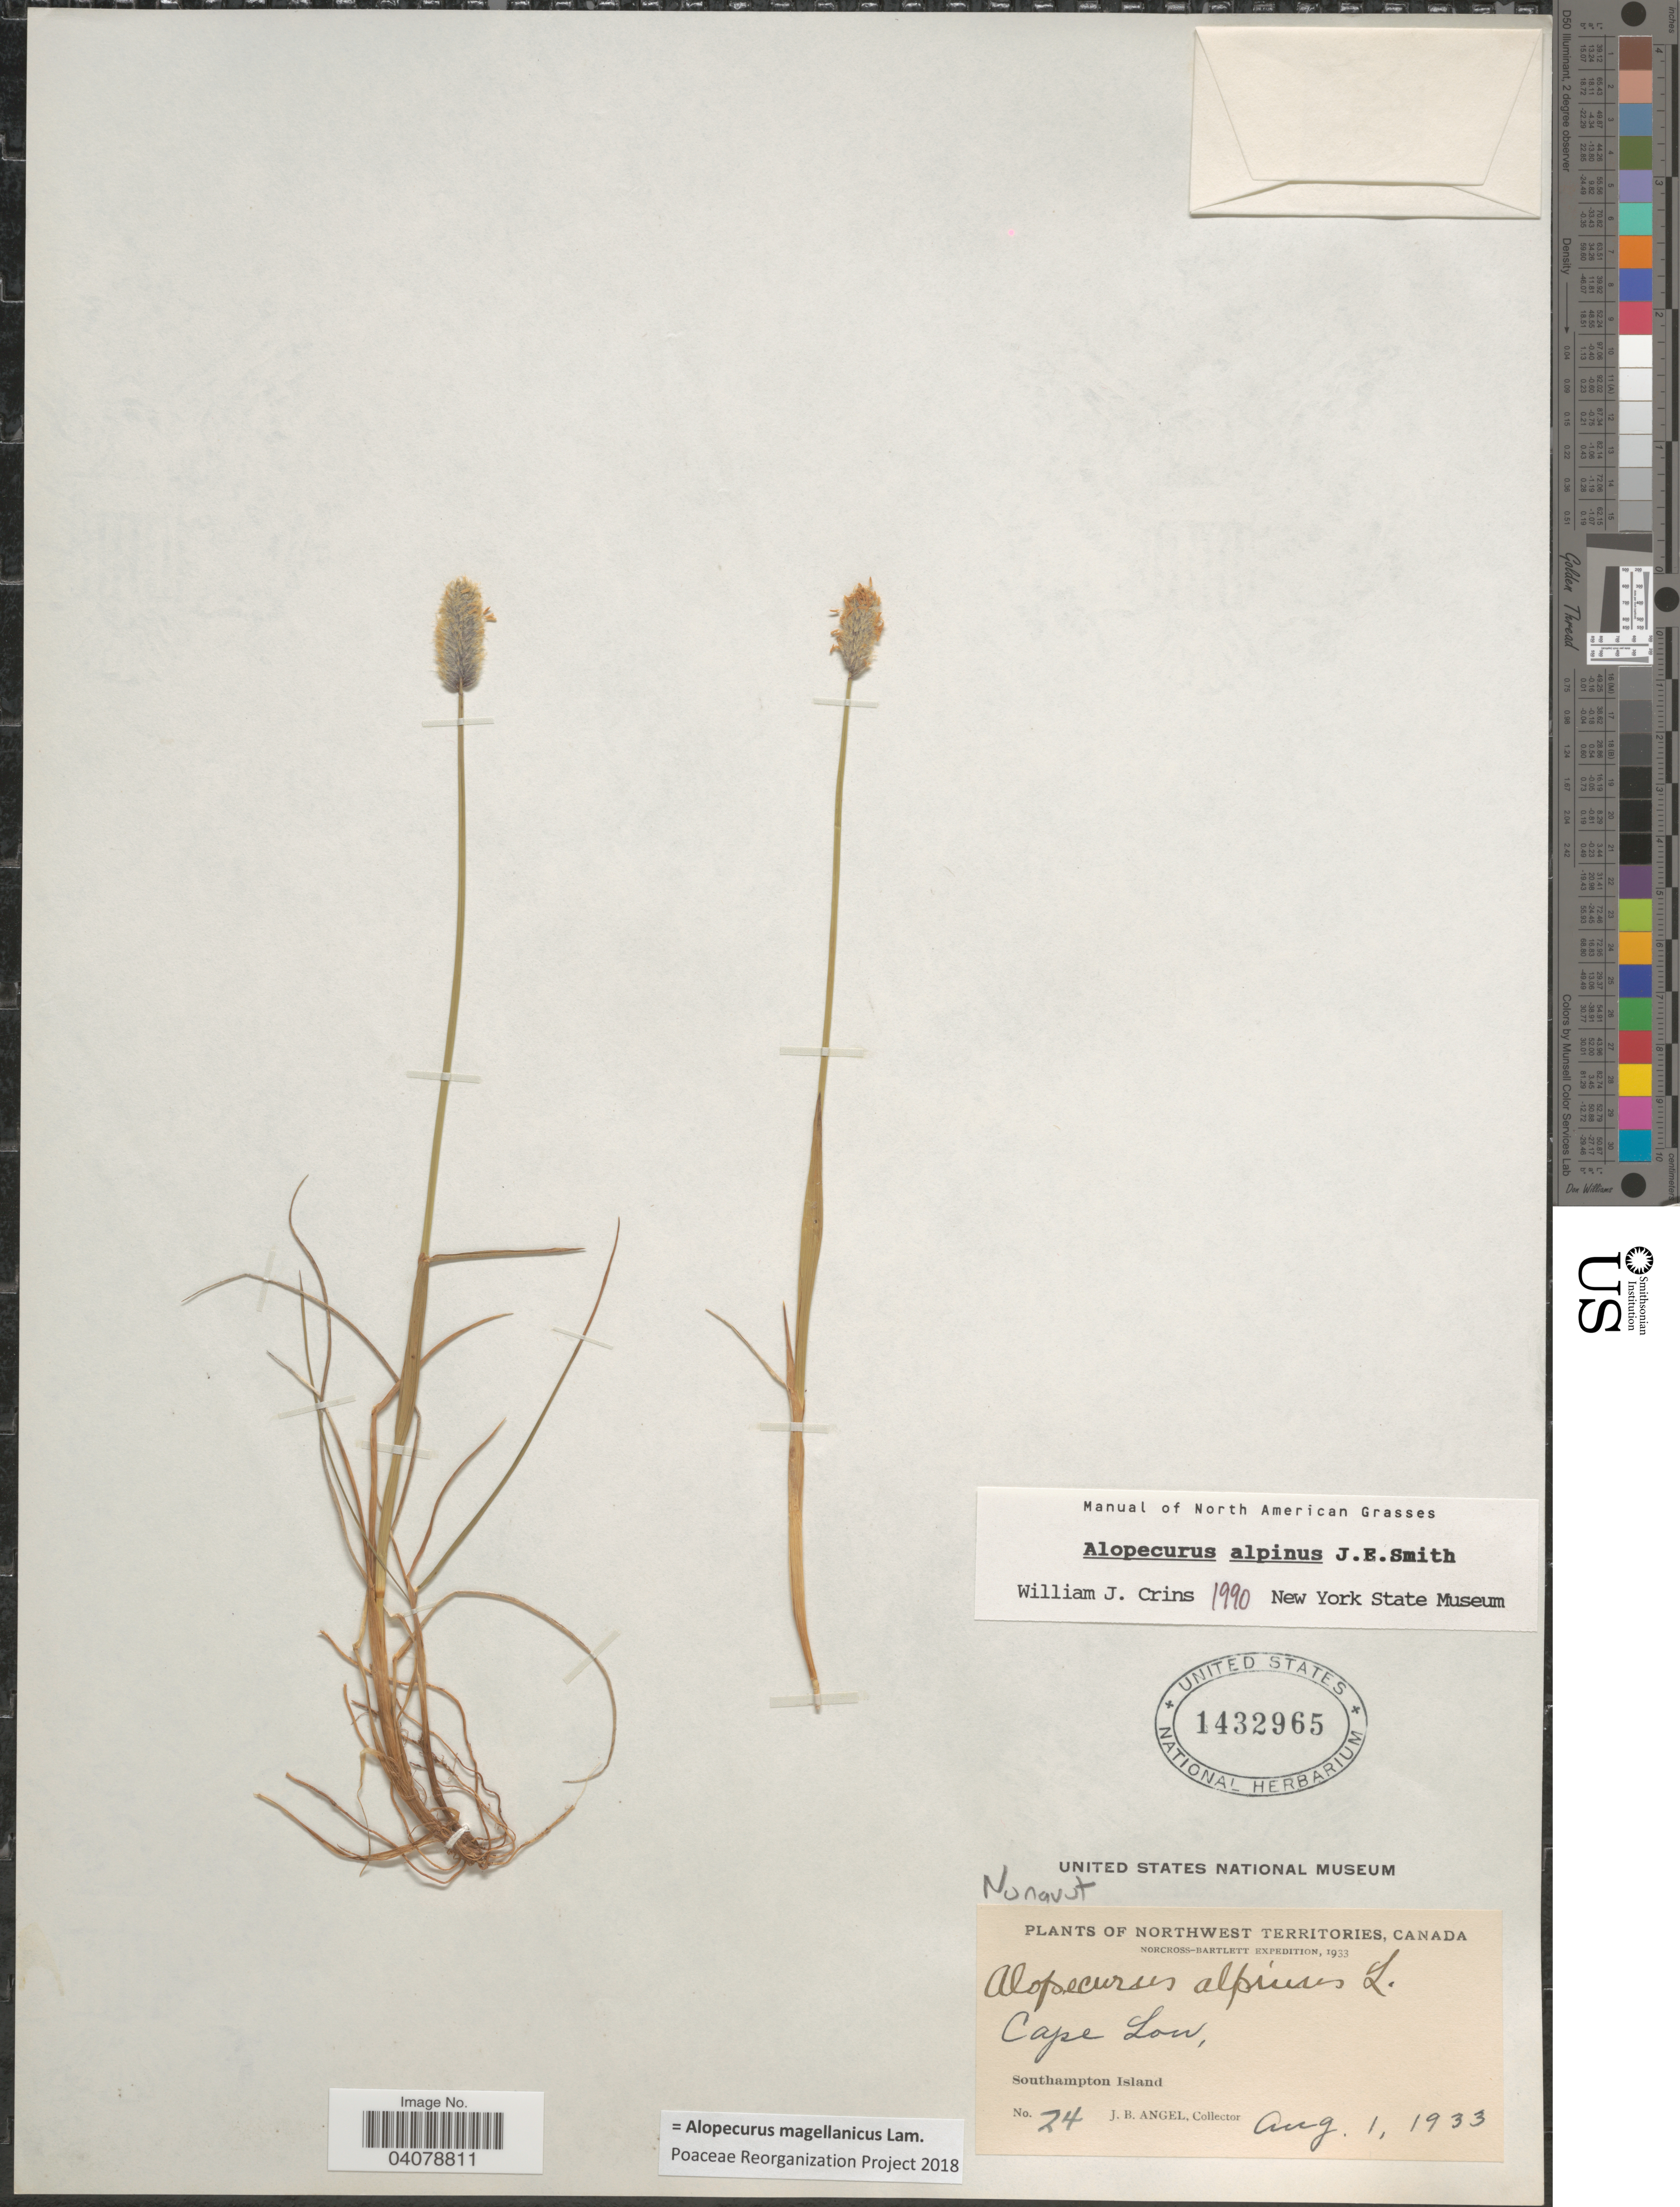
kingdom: Plantae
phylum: Tracheophyta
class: Liliopsida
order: Poales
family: Poaceae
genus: Alopecurus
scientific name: Alopecurus magellanicus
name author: Lam.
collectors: J. Angel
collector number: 24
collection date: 1933-08-01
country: Canada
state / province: Nunavut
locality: Nunavut. Northwest Territories. Norcross-Bartlett Expedition, 1933. Cape Low, Southampton Island.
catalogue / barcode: US 1432965